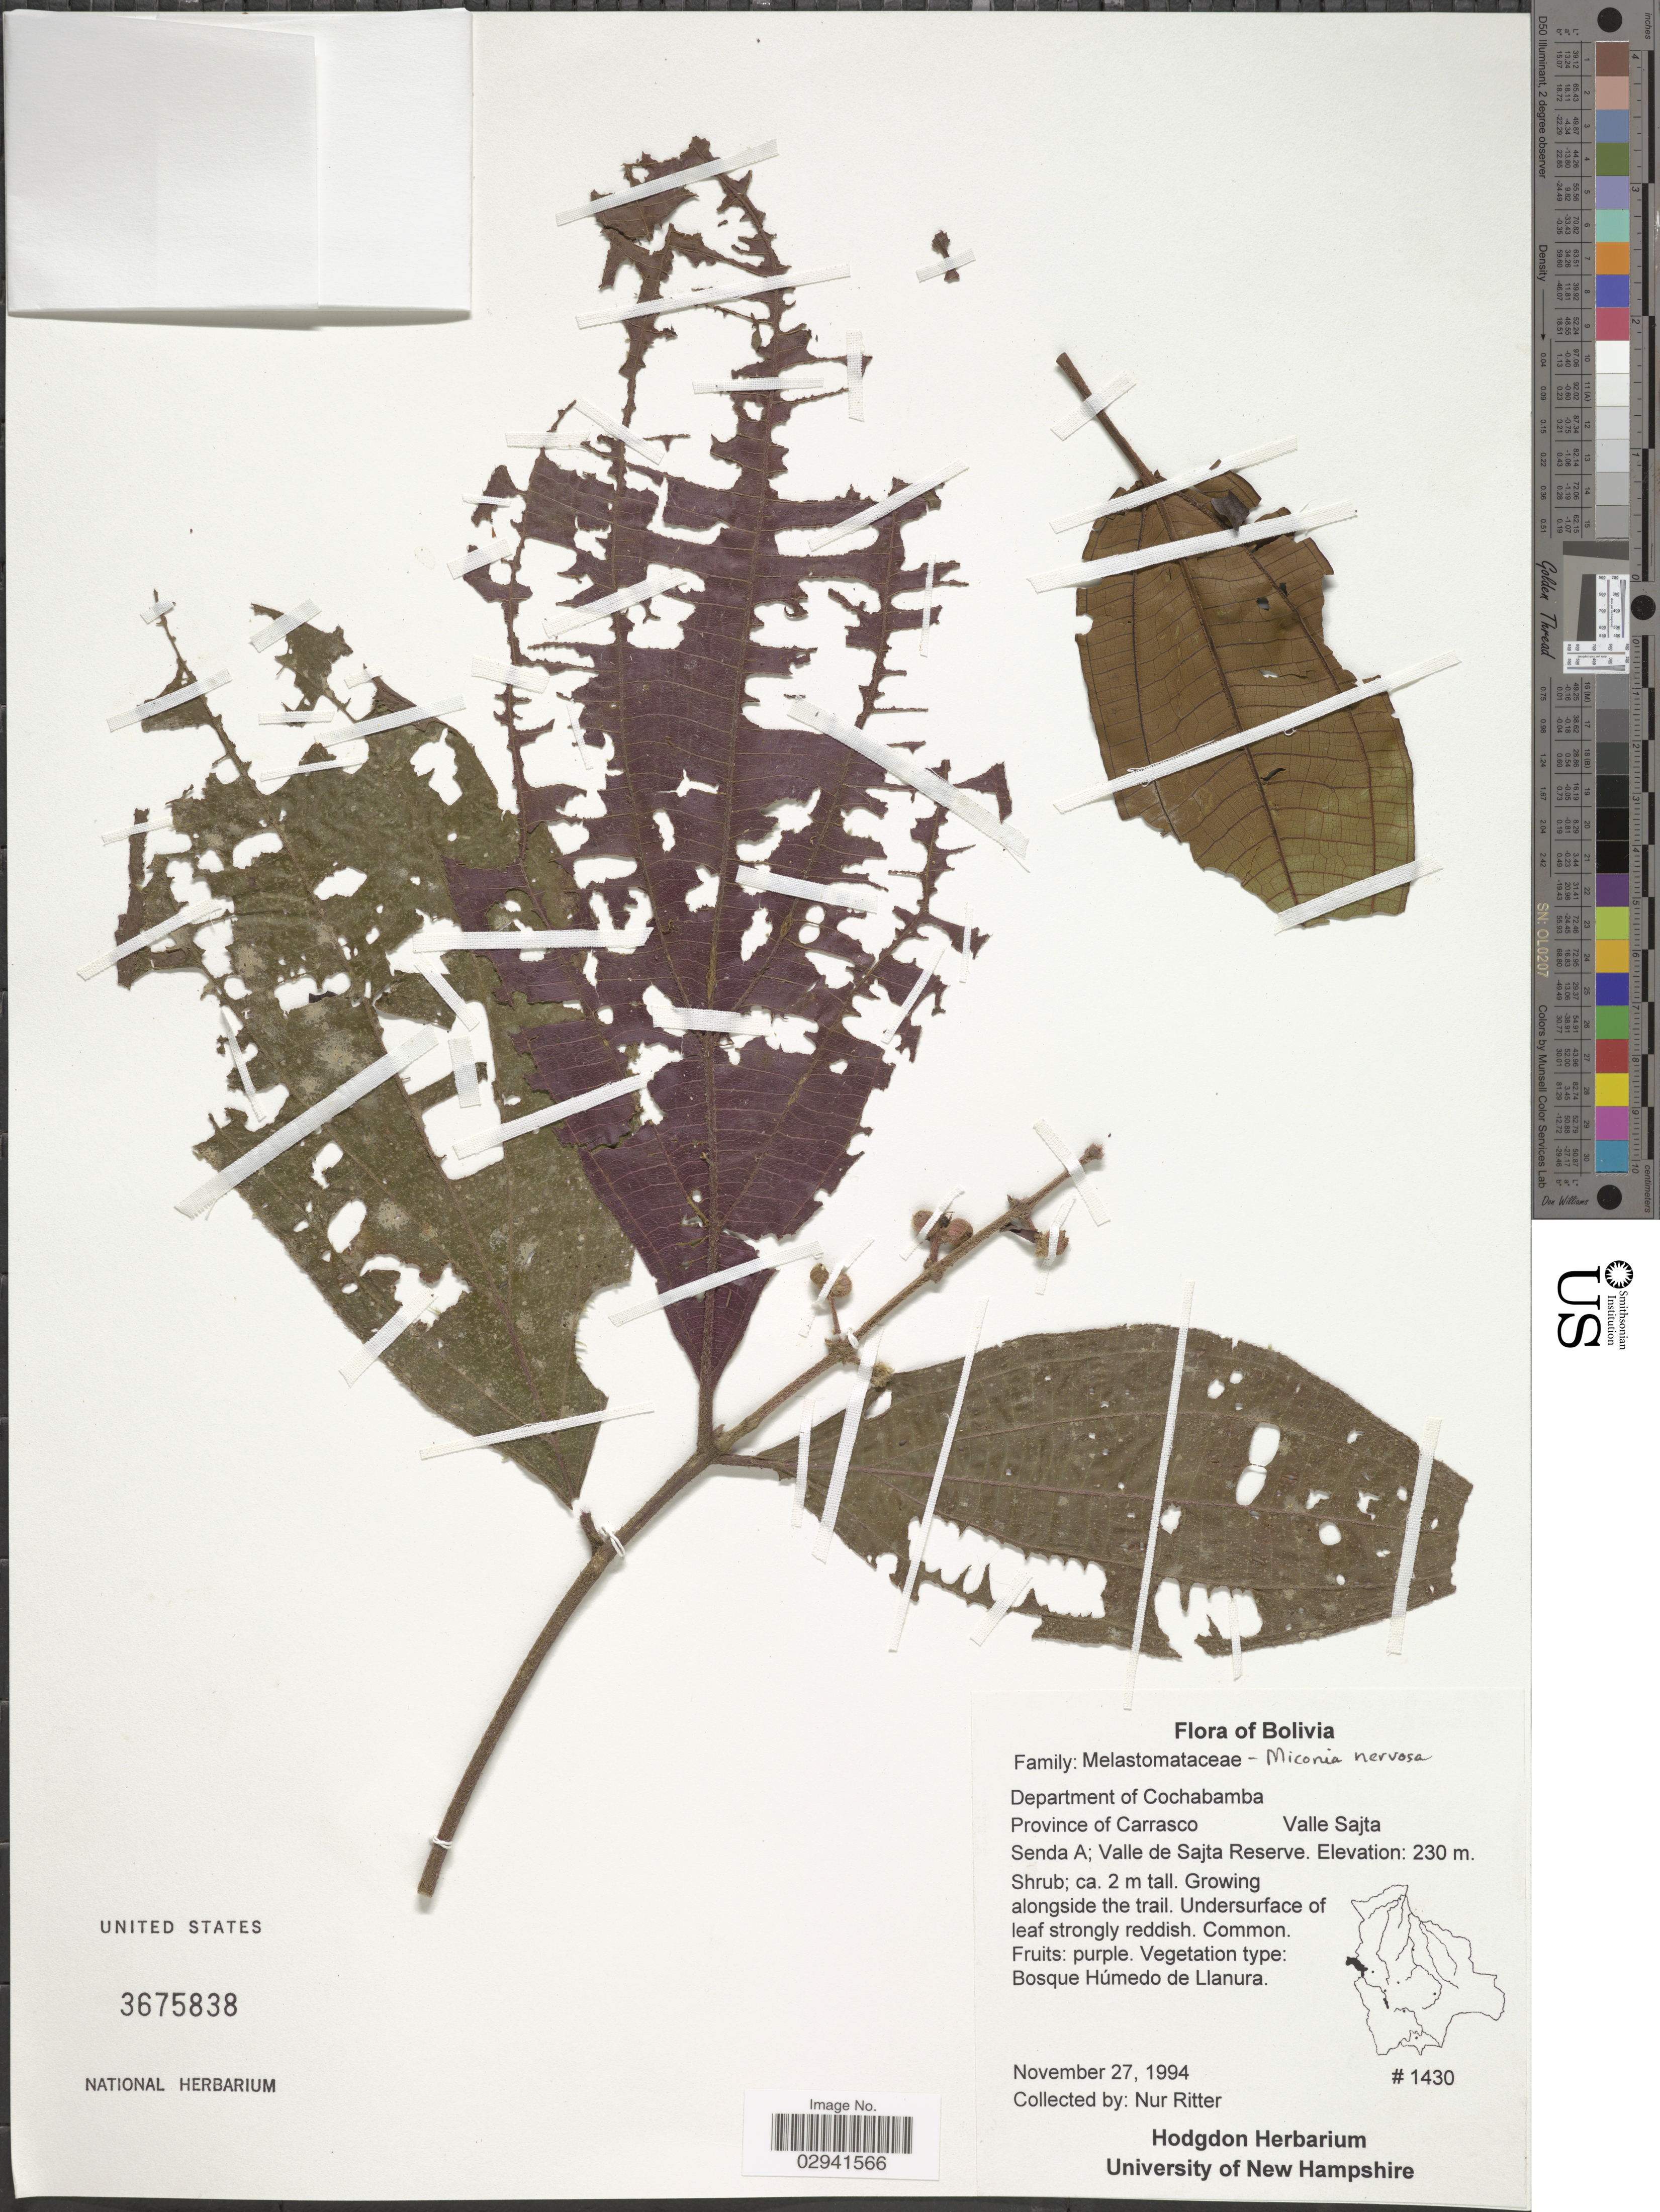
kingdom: Plantae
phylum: Tracheophyta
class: Magnoliopsida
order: Myrtales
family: Melastomataceae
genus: Miconia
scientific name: Miconia nervosa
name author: (Sm.) Triana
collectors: N. Ritter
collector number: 1430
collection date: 1994-11-27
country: Bolivia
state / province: Cochabamba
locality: Department of Cochabamba. Province of Carrasco. Valle Sajta. Senda A; Valle de Sajta Reserve.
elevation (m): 230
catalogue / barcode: US 3675838